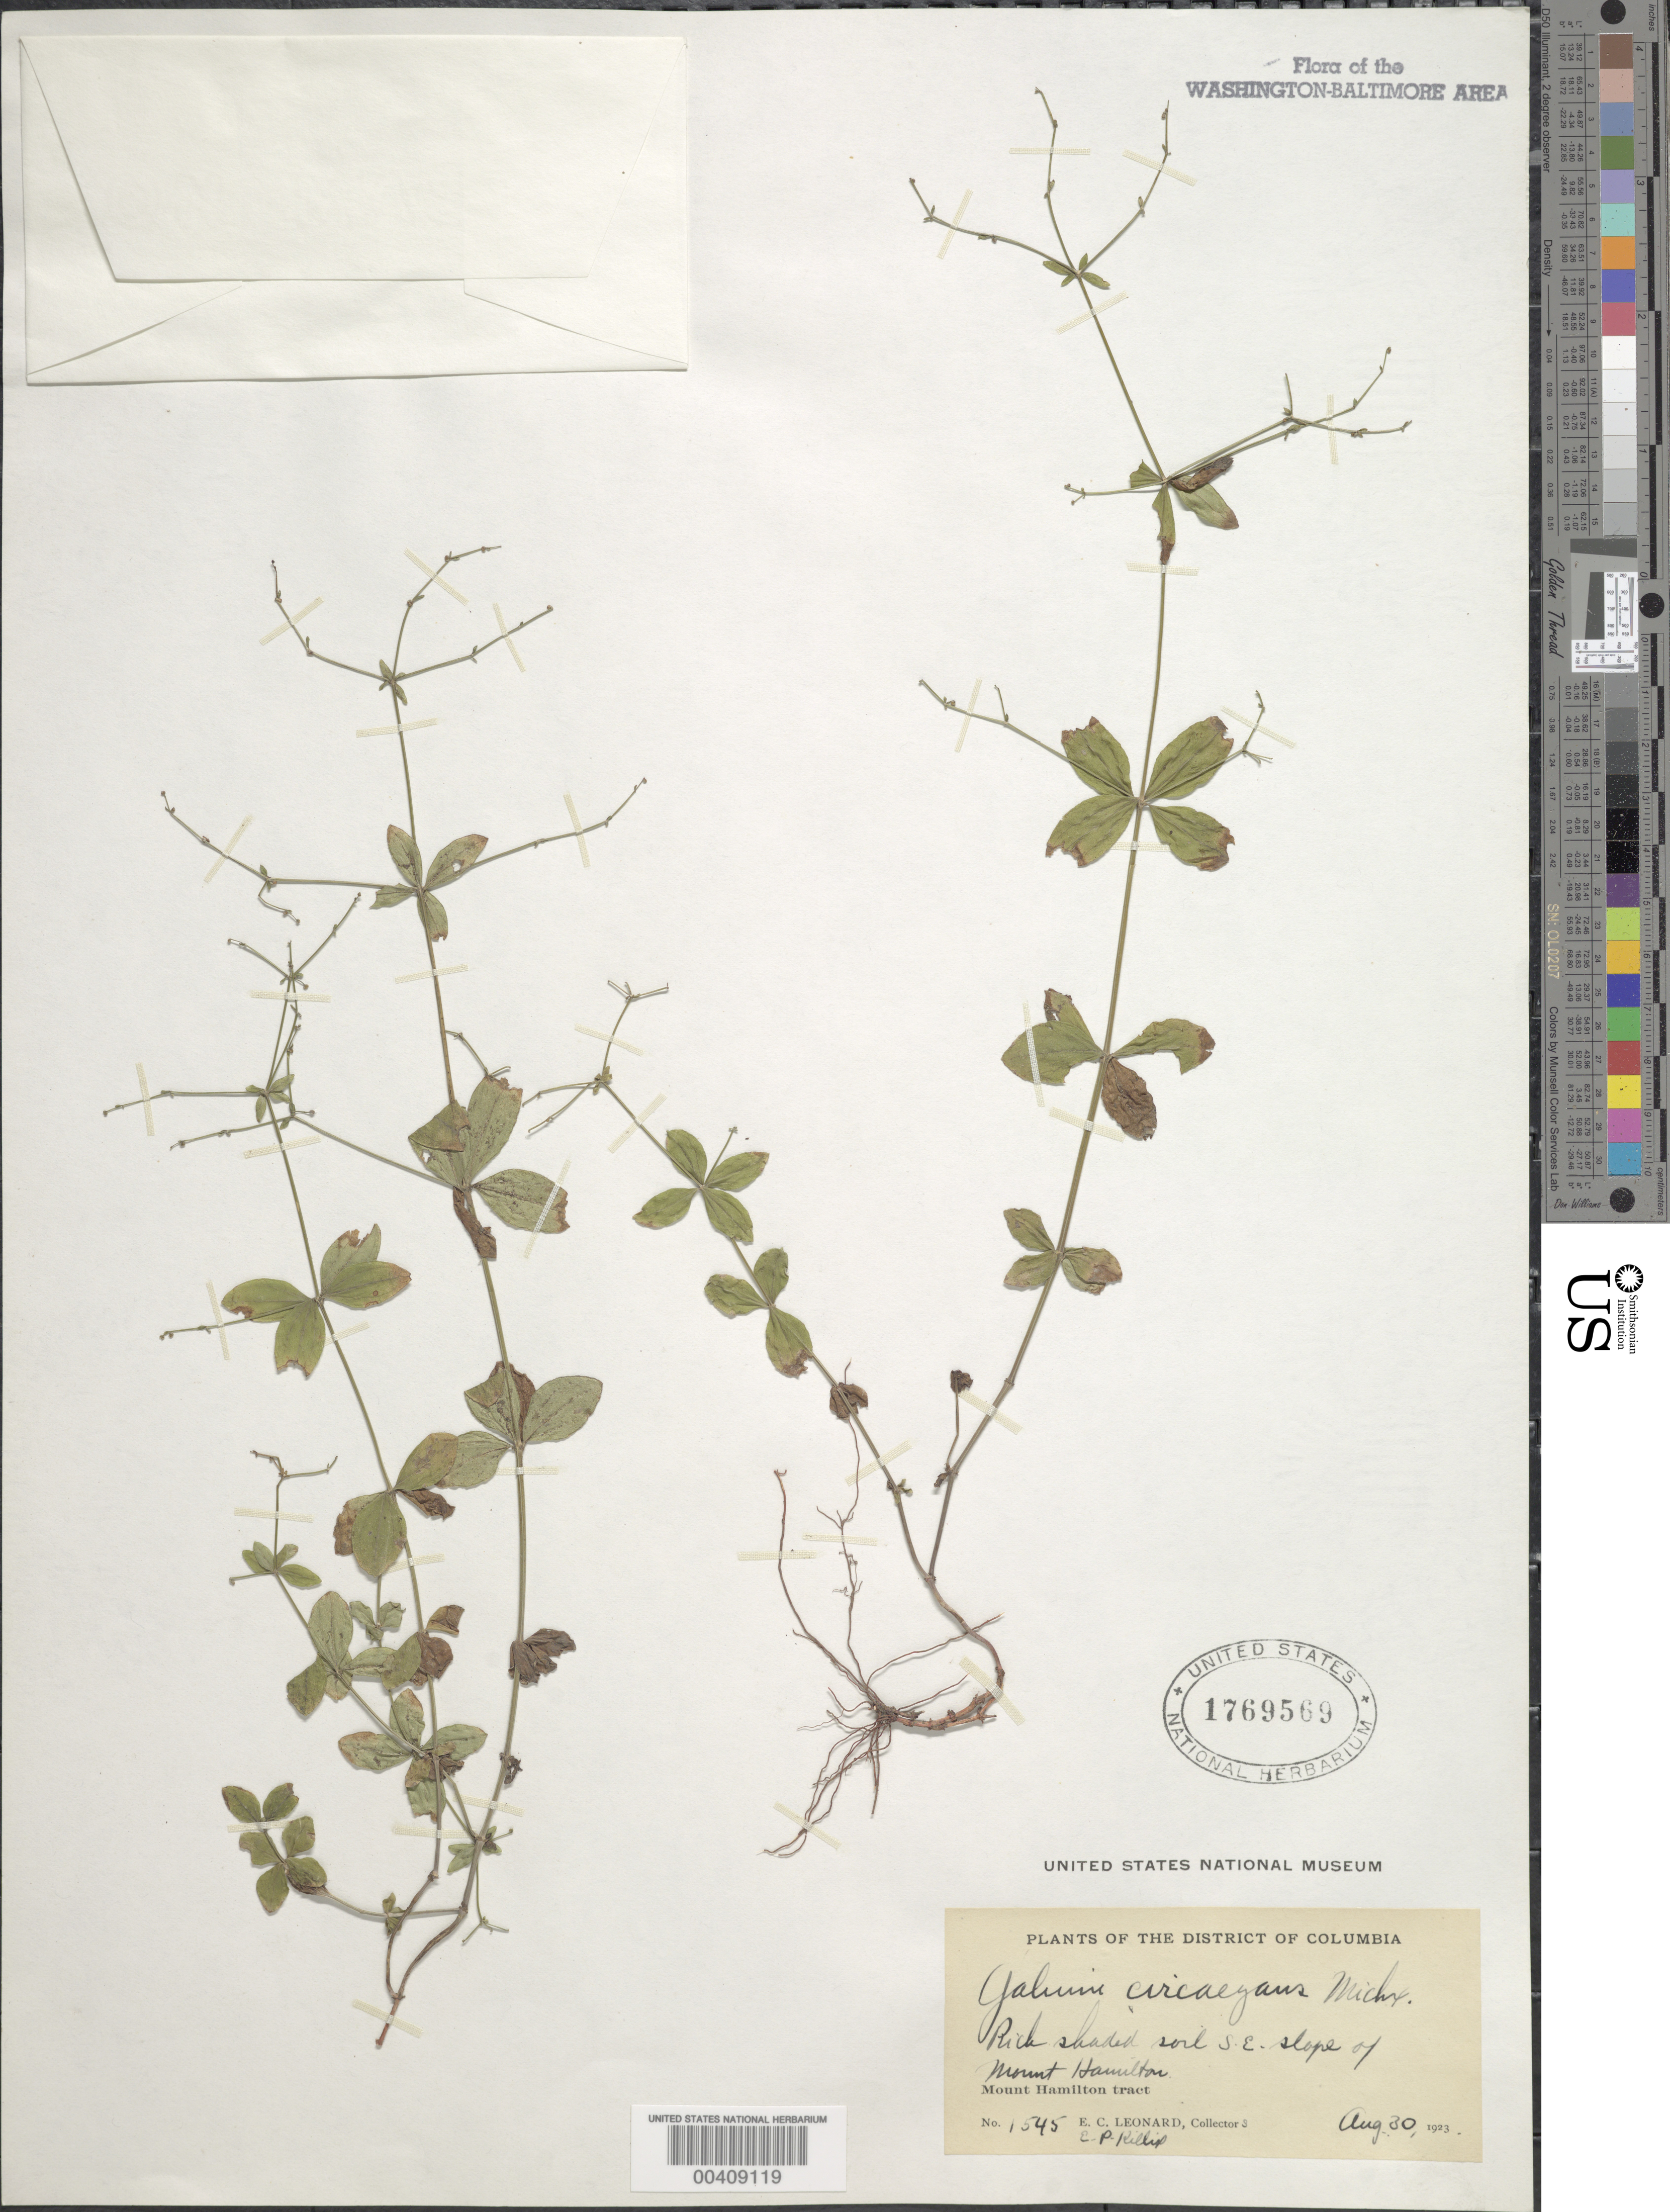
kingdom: Plantae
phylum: Tracheophyta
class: Magnoliopsida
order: Gentianales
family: Rubiaceae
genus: Galium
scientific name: Galium circaezans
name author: Michx.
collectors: E. C. Leonard & E. P. Killip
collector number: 1545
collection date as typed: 30 Aug 1923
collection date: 1923-08-30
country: United States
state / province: District of Columbia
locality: Mt. Hamilton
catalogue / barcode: US 1769569